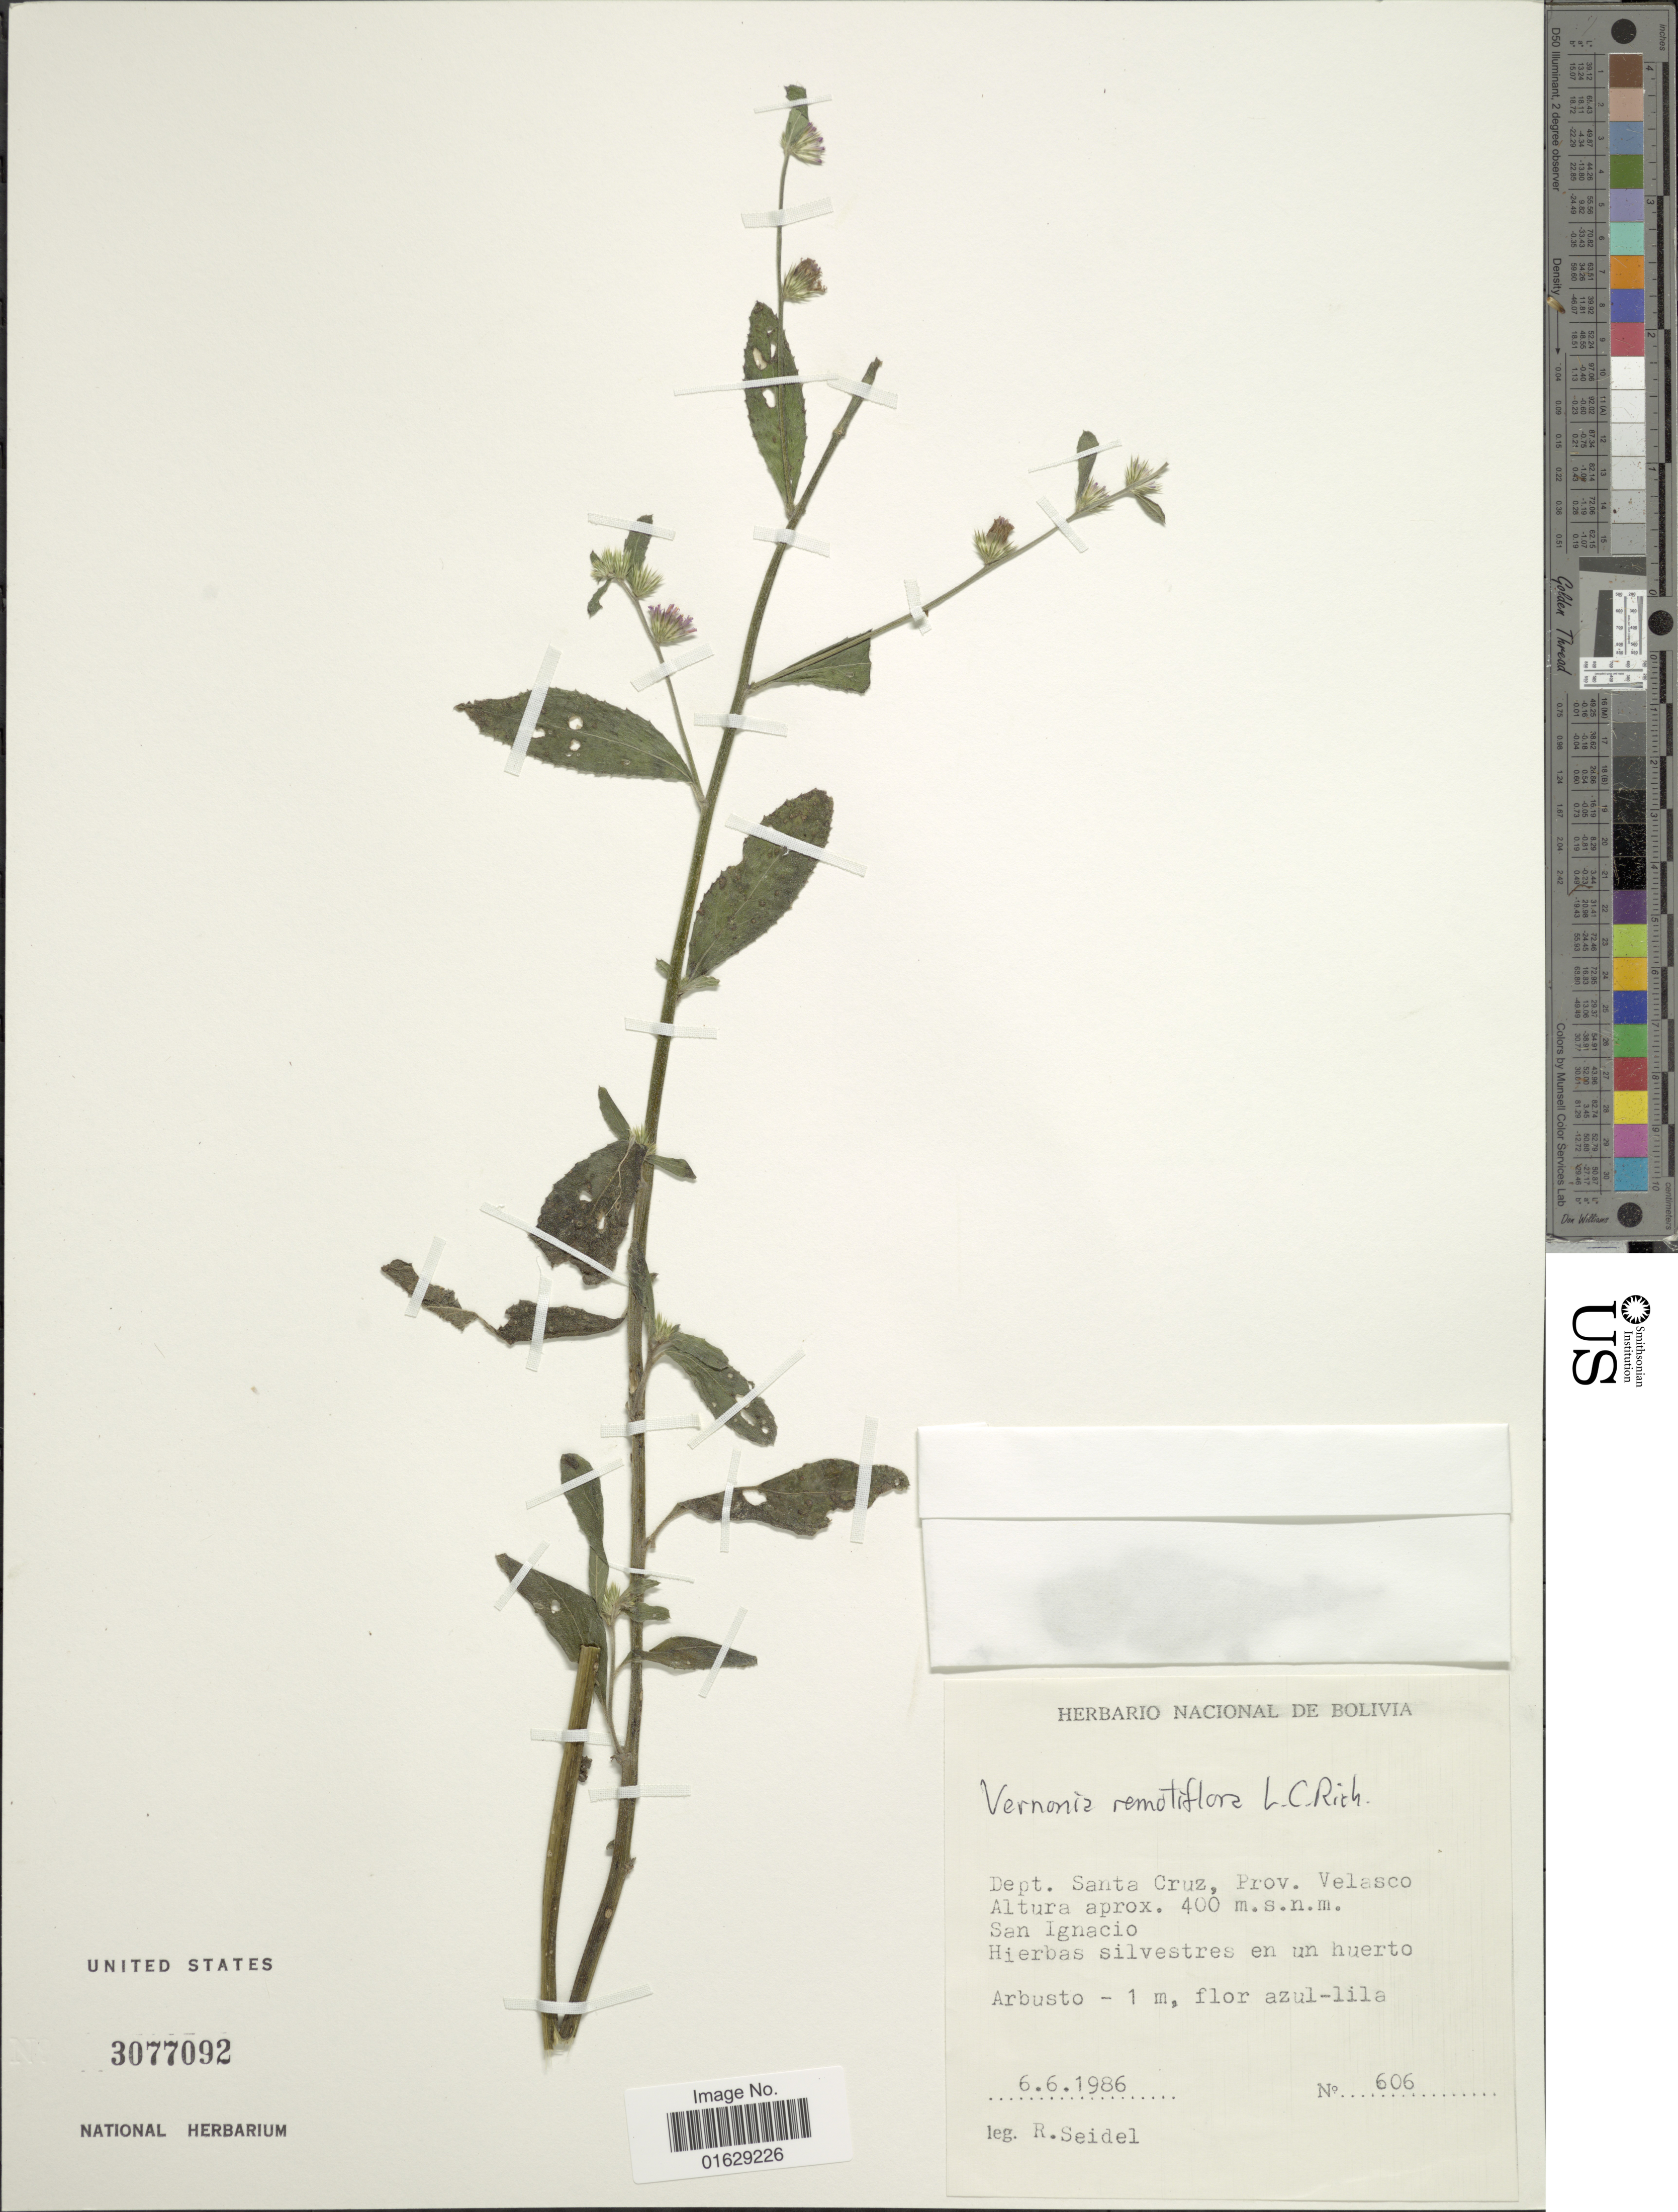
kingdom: Plantae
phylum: Tracheophyta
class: Magnoliopsida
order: Asterales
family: Asteraceae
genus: Lepidaploa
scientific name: Lepidaploa remotiflora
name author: (Rich.) H. Rob.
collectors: R. Seidel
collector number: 606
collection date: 1986-06-06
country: Bolivia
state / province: Santa Cruz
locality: Dept. Santa Cruz, Prov. Velasco, San Ignacio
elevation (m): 400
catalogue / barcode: US 3077092